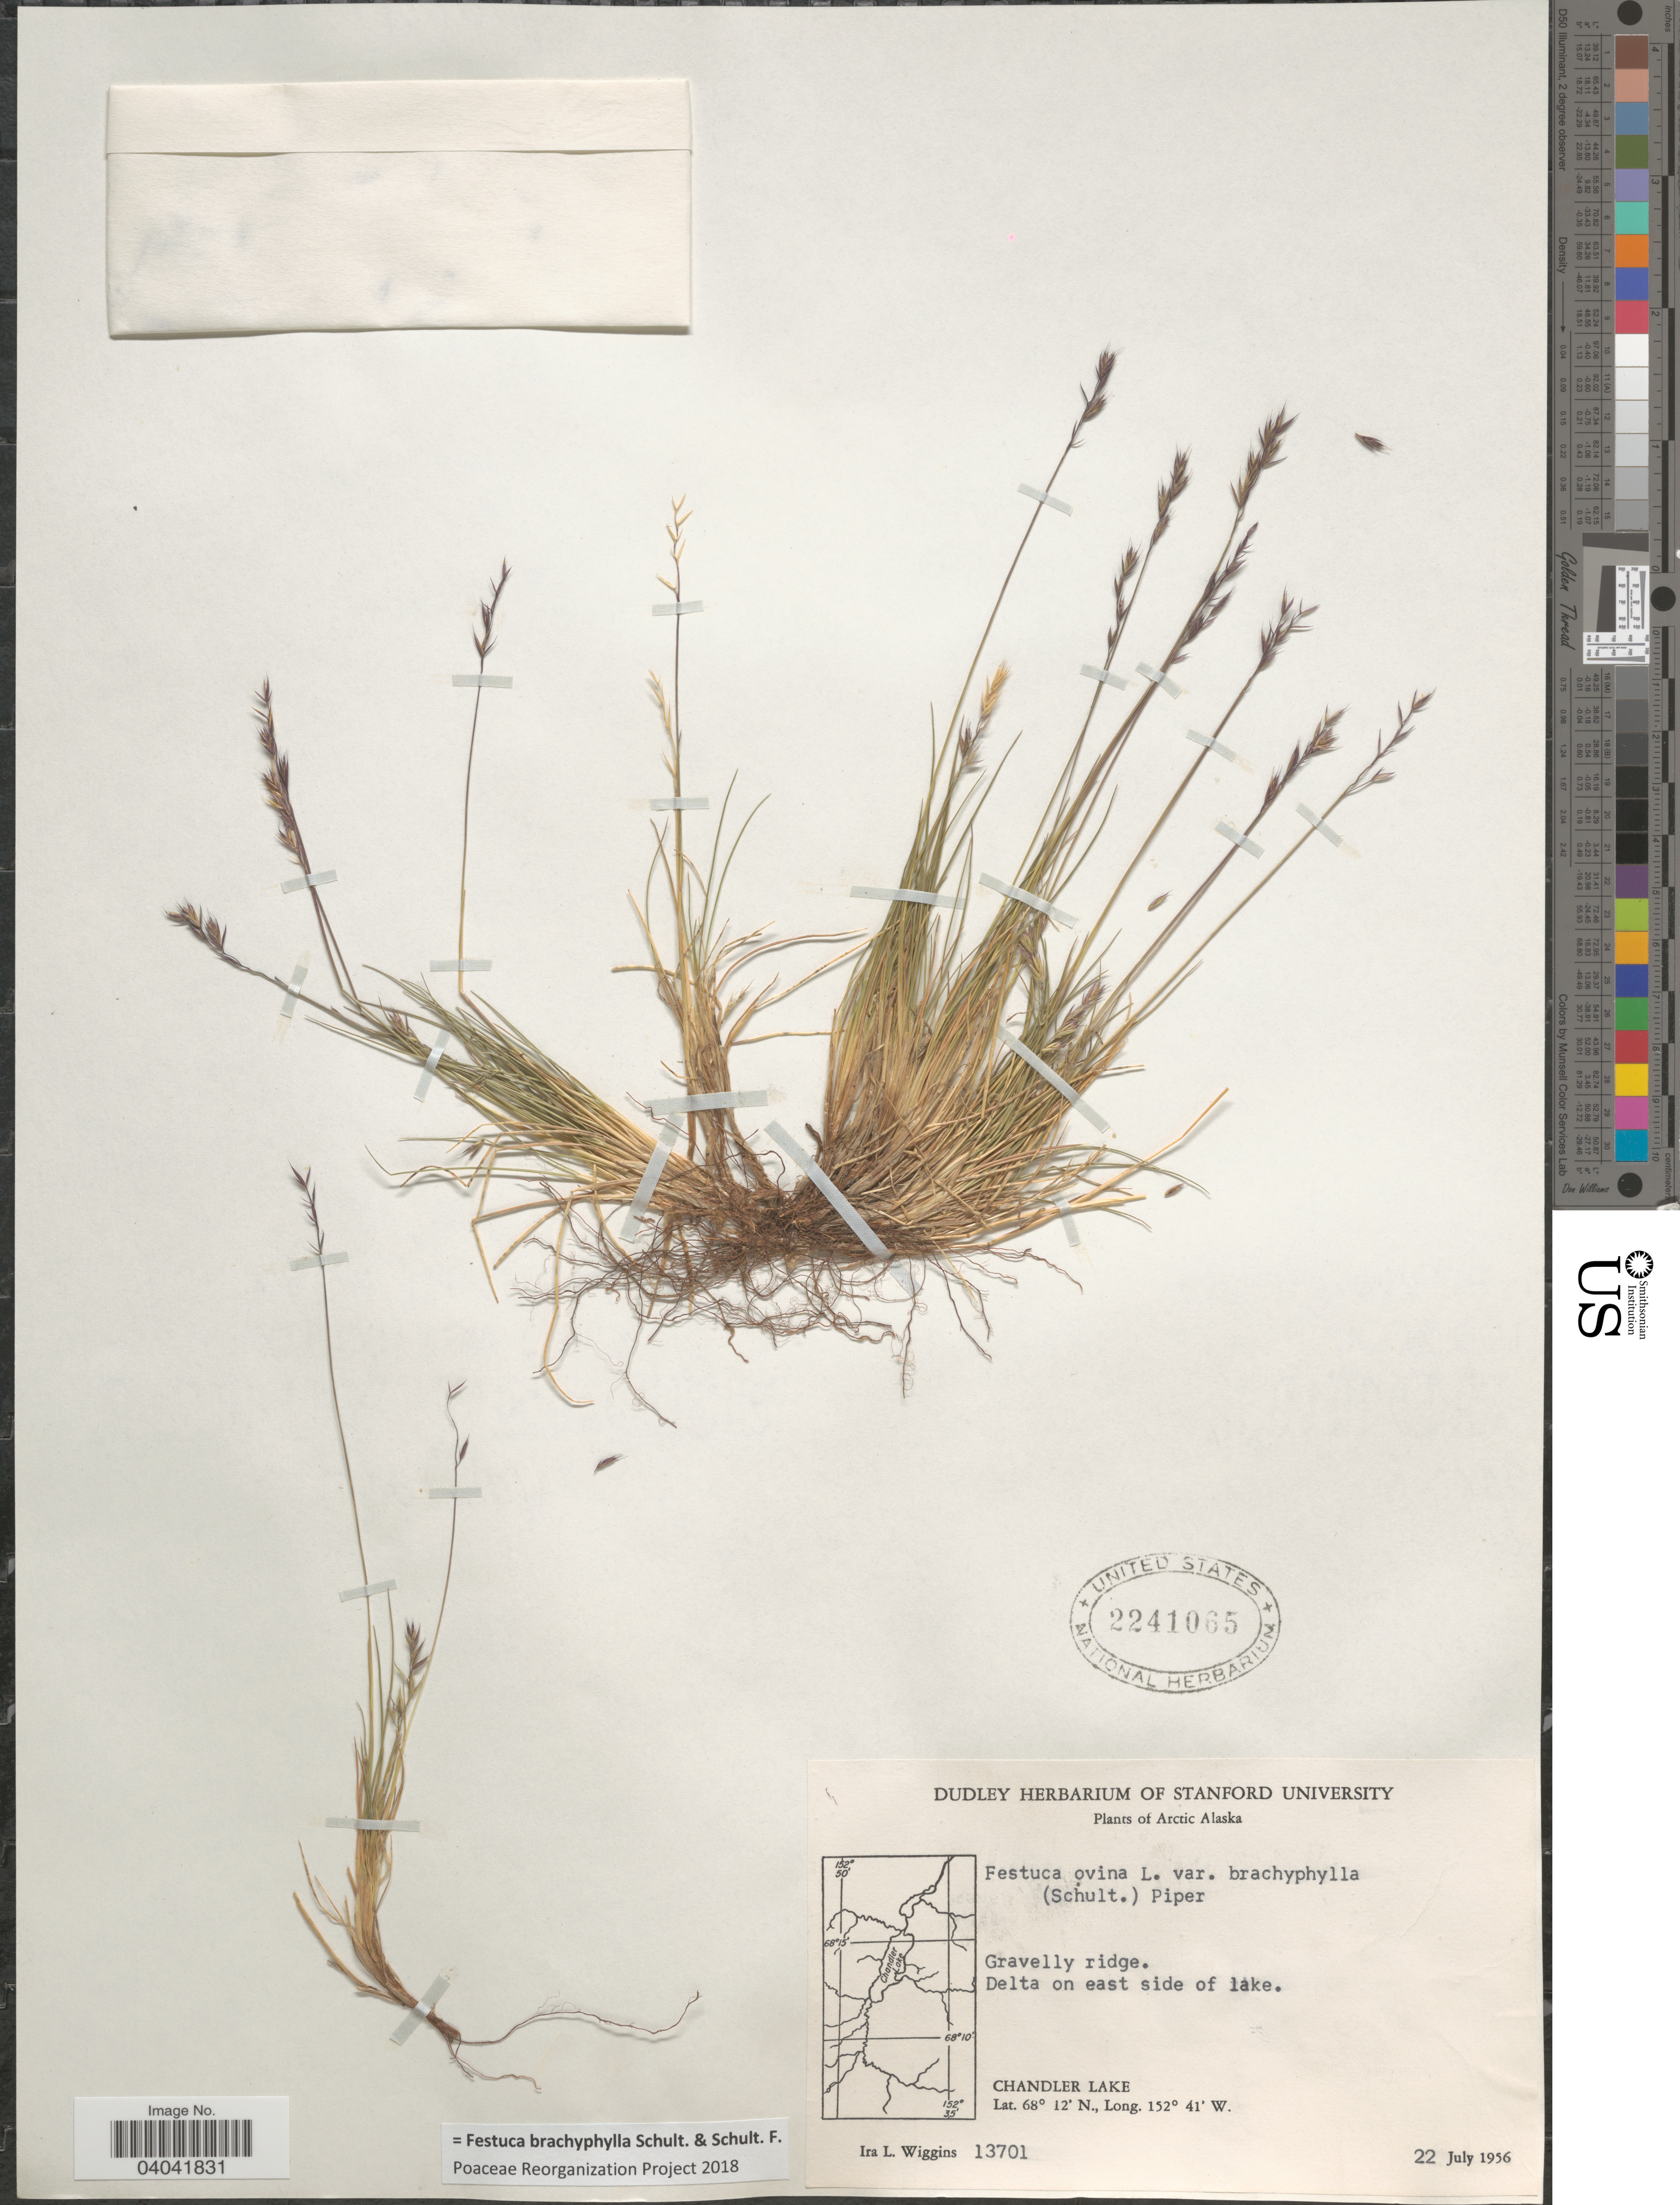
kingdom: Plantae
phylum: Tracheophyta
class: Liliopsida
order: Poales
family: Poaceae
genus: Festuca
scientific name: Festuca brachyphylla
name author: Schult. & Schult. f.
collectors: I. L. Wiggins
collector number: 13701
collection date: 1956-07-22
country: United States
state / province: Alaska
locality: Arctic Alaska. Delta on east side of lake. Chandler Lake.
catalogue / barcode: US 2241065